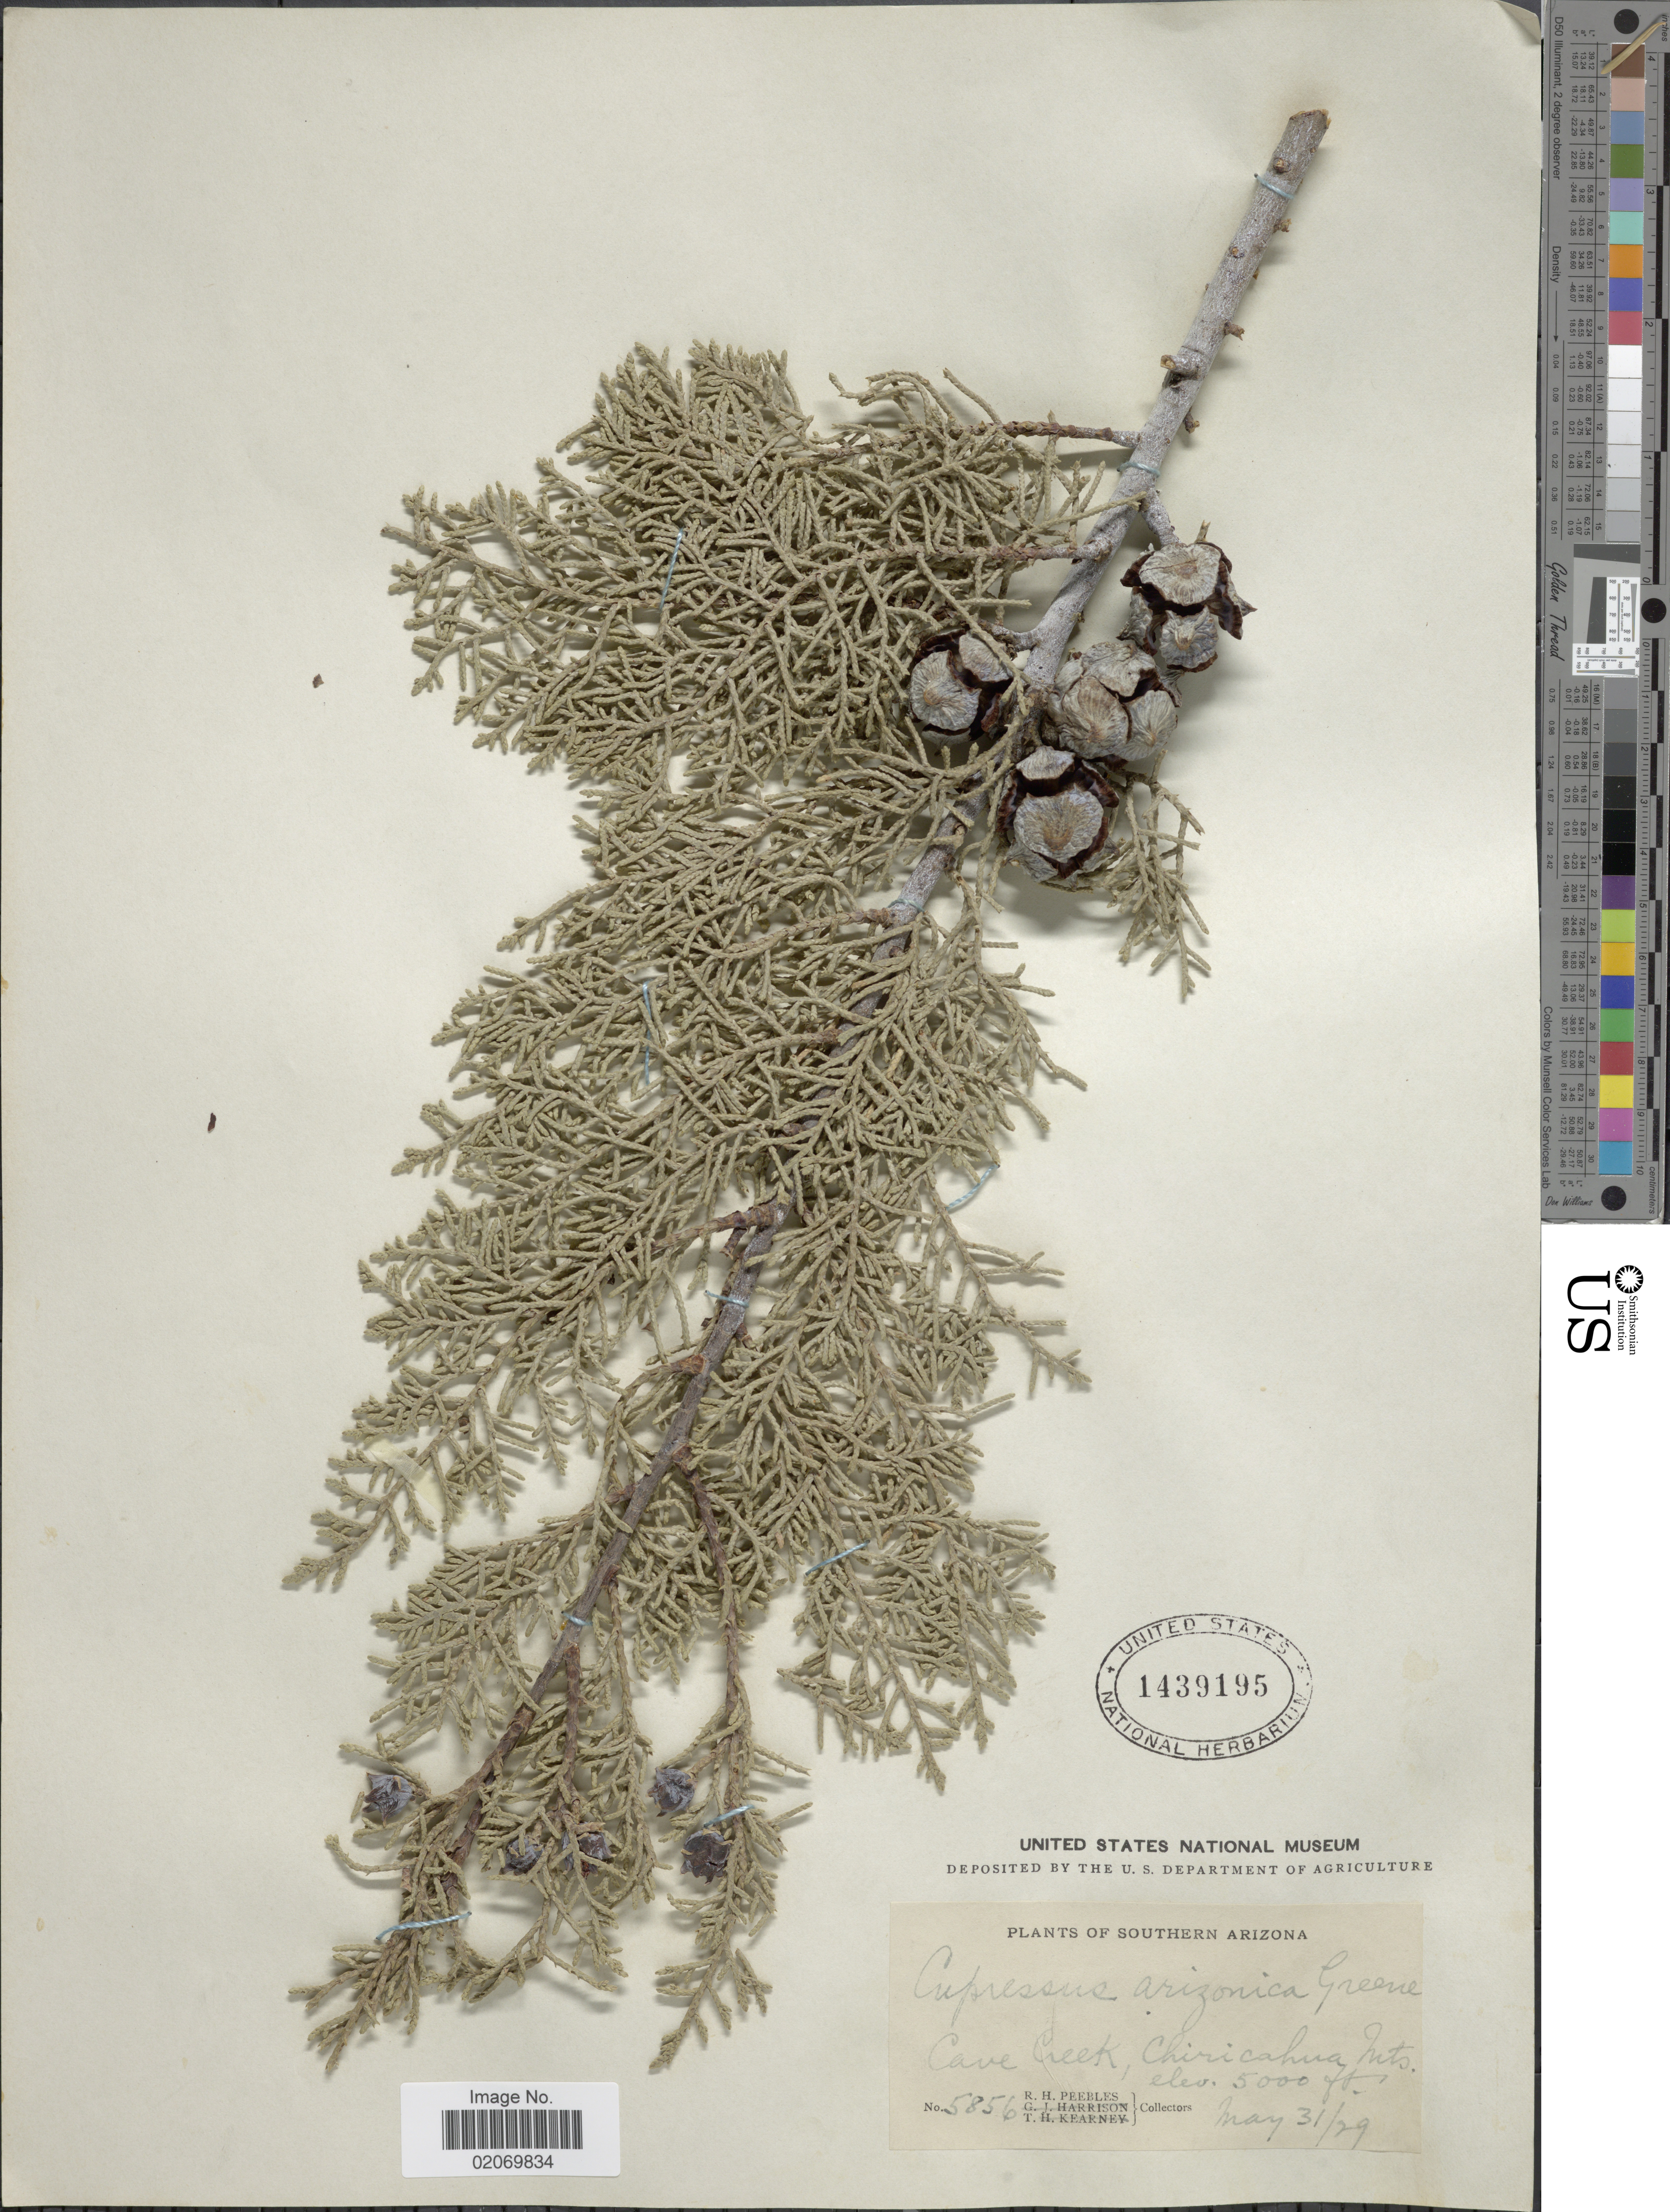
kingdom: Plantae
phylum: Tracheophyta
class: Pinopsida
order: Pinales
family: Cupressaceae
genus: Hesperocyparis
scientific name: Hesperocyparis arizonica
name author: (Greene) Bartel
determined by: (US) Smithsonian Institution - National Museum of Natural History - Department of Botany (UNITED STATES)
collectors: R. H. Peebles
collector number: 5856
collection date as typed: Transcribed d/m/y: 31/5/29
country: United States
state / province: Arizona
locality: Southern Arizona, Cave Creek, Chiricahua Mts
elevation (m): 1524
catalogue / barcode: US 1439195